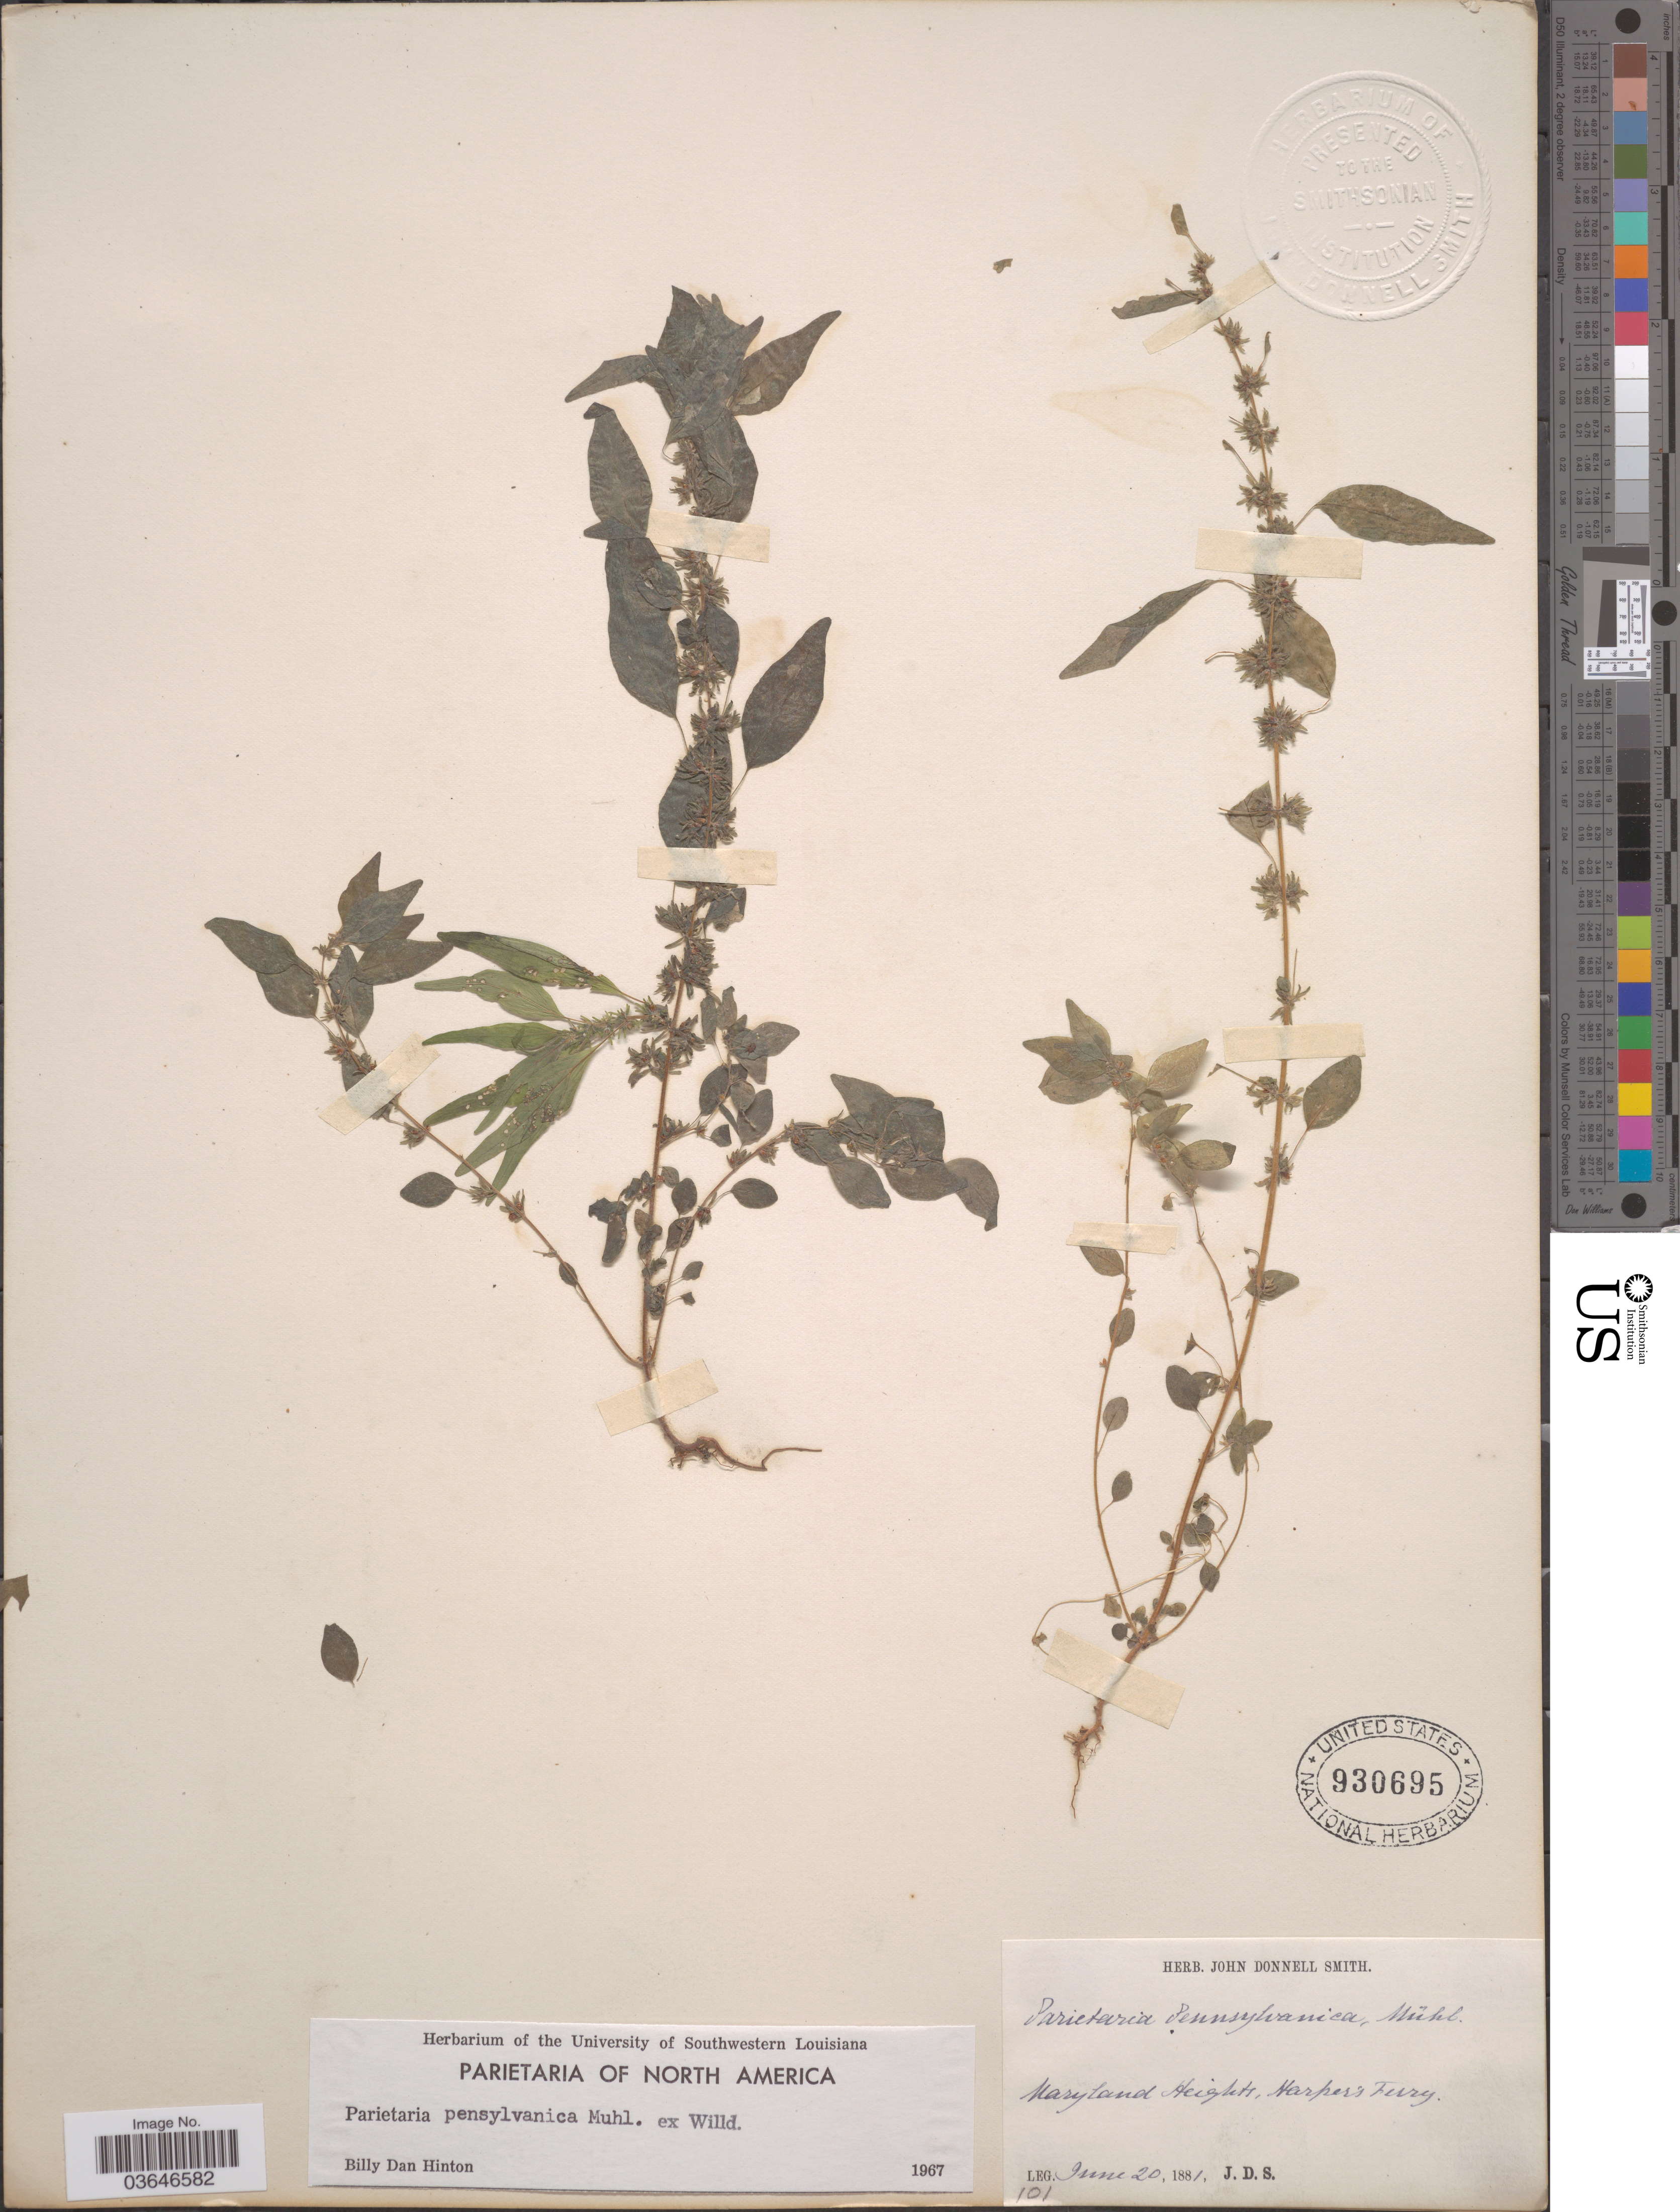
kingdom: Plantae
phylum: Tracheophyta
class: Magnoliopsida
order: Rosales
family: Urticaceae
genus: Parietaria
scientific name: Parietaria pensylvanica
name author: Muhl. ex Willd.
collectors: J. Donnell Smith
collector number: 101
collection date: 1881-06-20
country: United States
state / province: Maryland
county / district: Washngton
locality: Maryland Heights, Harpers Ferry.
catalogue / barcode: US 930695